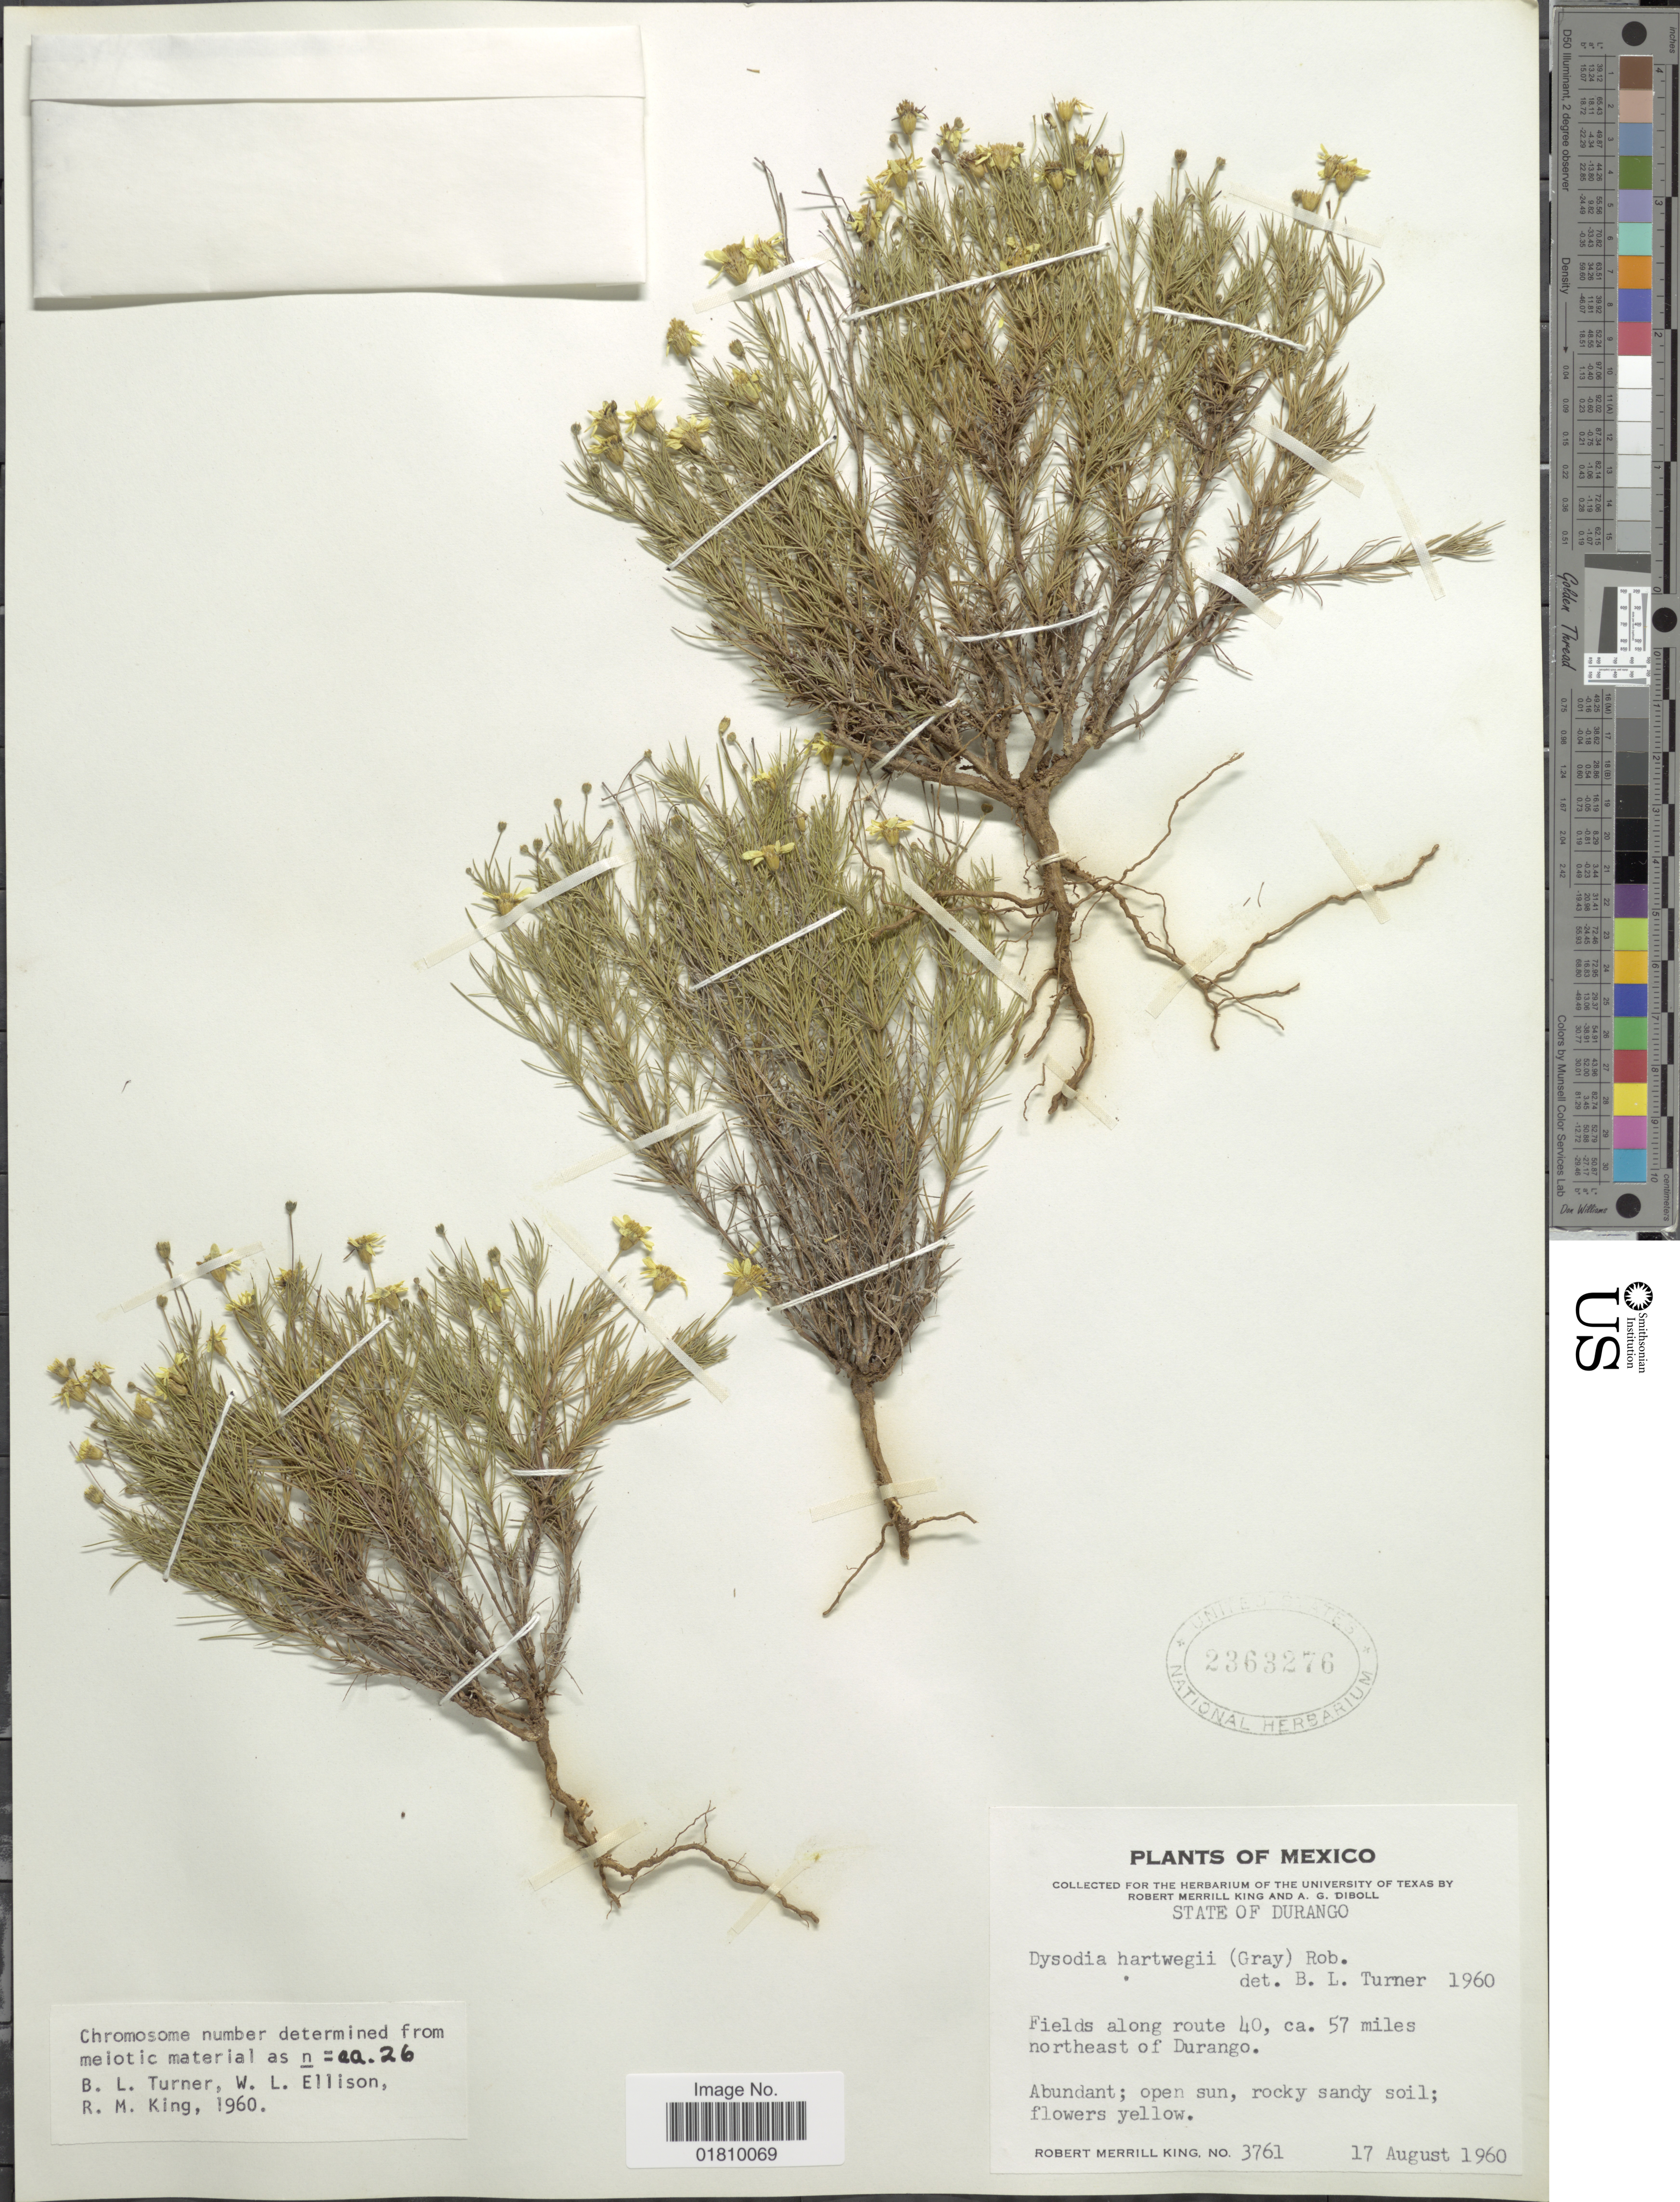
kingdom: Plantae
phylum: Tracheophyta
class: Magnoliopsida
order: Asterales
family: Asteraceae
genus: Thymophylla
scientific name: Thymophylla pentachaeta var. hartwegii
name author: (A. Gray) Strother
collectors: R. M. King & A. Diboll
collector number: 3761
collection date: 1960-08-17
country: Mexico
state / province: Durango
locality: Fields along route 40, ca. 57 miles northeast of Durango, abundant; open sun, rocky sandy soil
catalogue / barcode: US 2363276